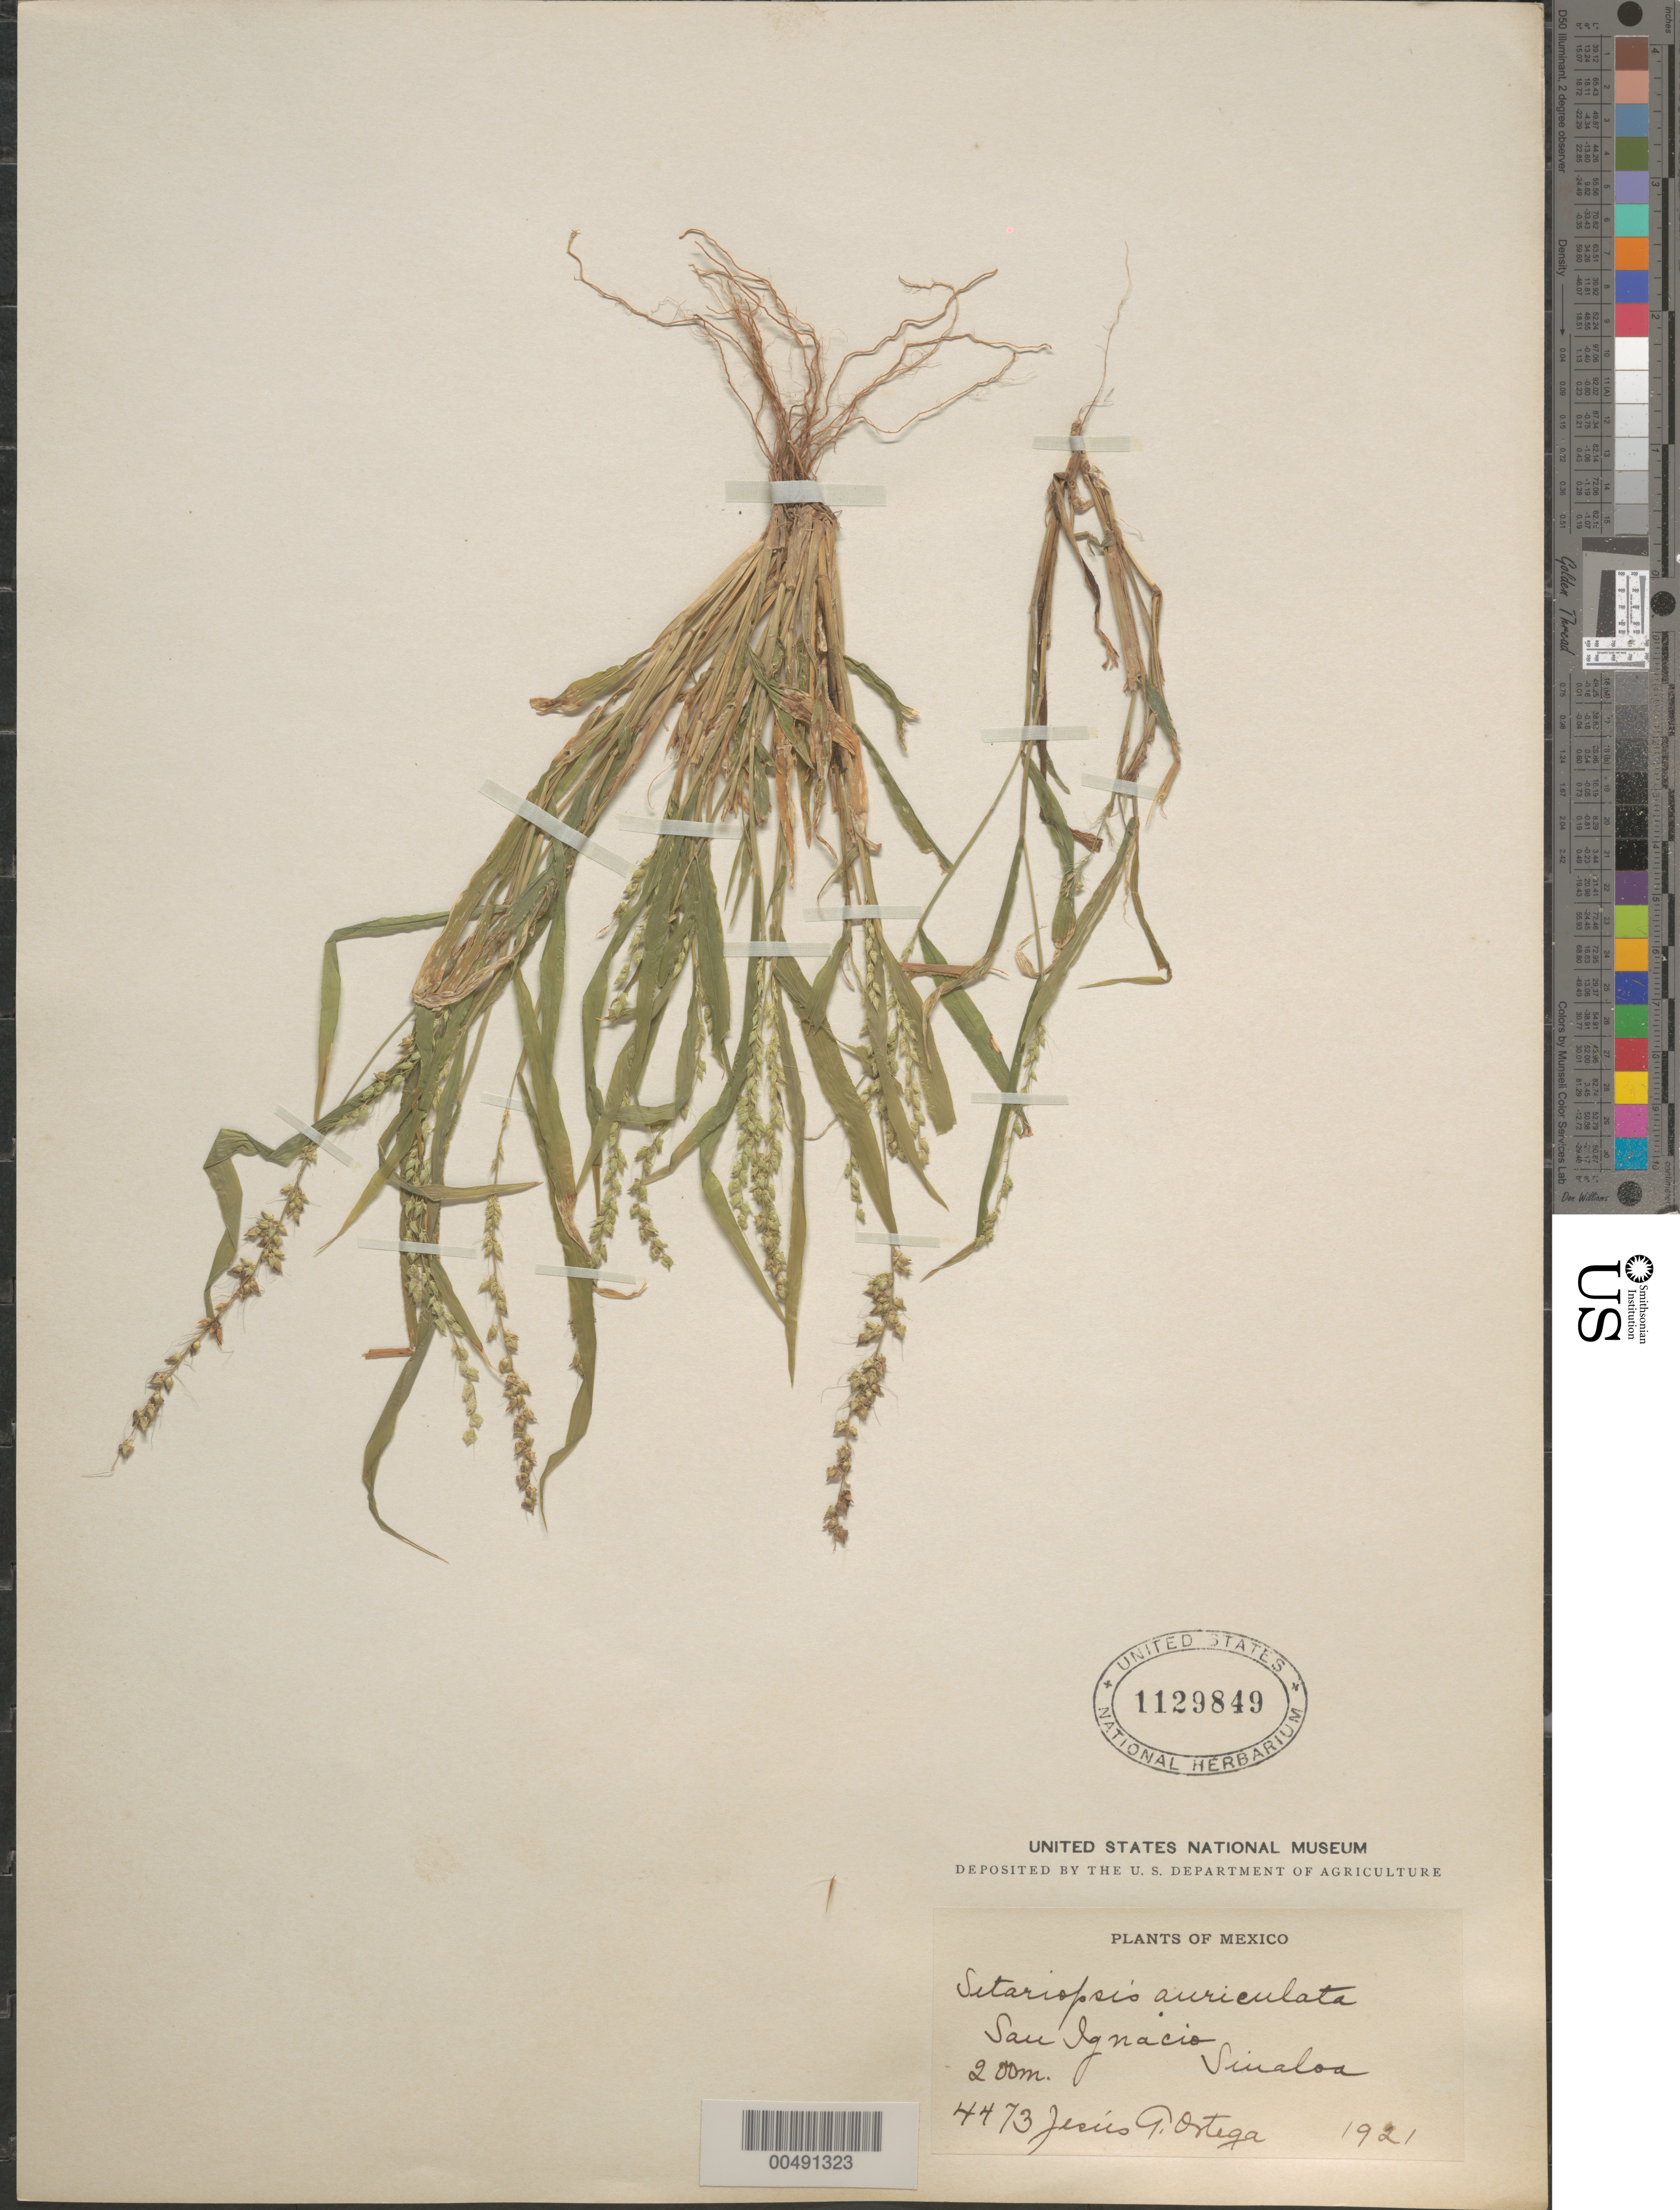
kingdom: Plantae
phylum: Tracheophyta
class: Liliopsida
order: Poales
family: Poaceae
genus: Setariopsis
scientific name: Setariopsis auriculata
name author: (E. Fourn.) Scribn.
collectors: J. Ortega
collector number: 4473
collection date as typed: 1921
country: Mexico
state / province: Sinaloa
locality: San Ignacio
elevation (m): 200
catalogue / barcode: US 1129849